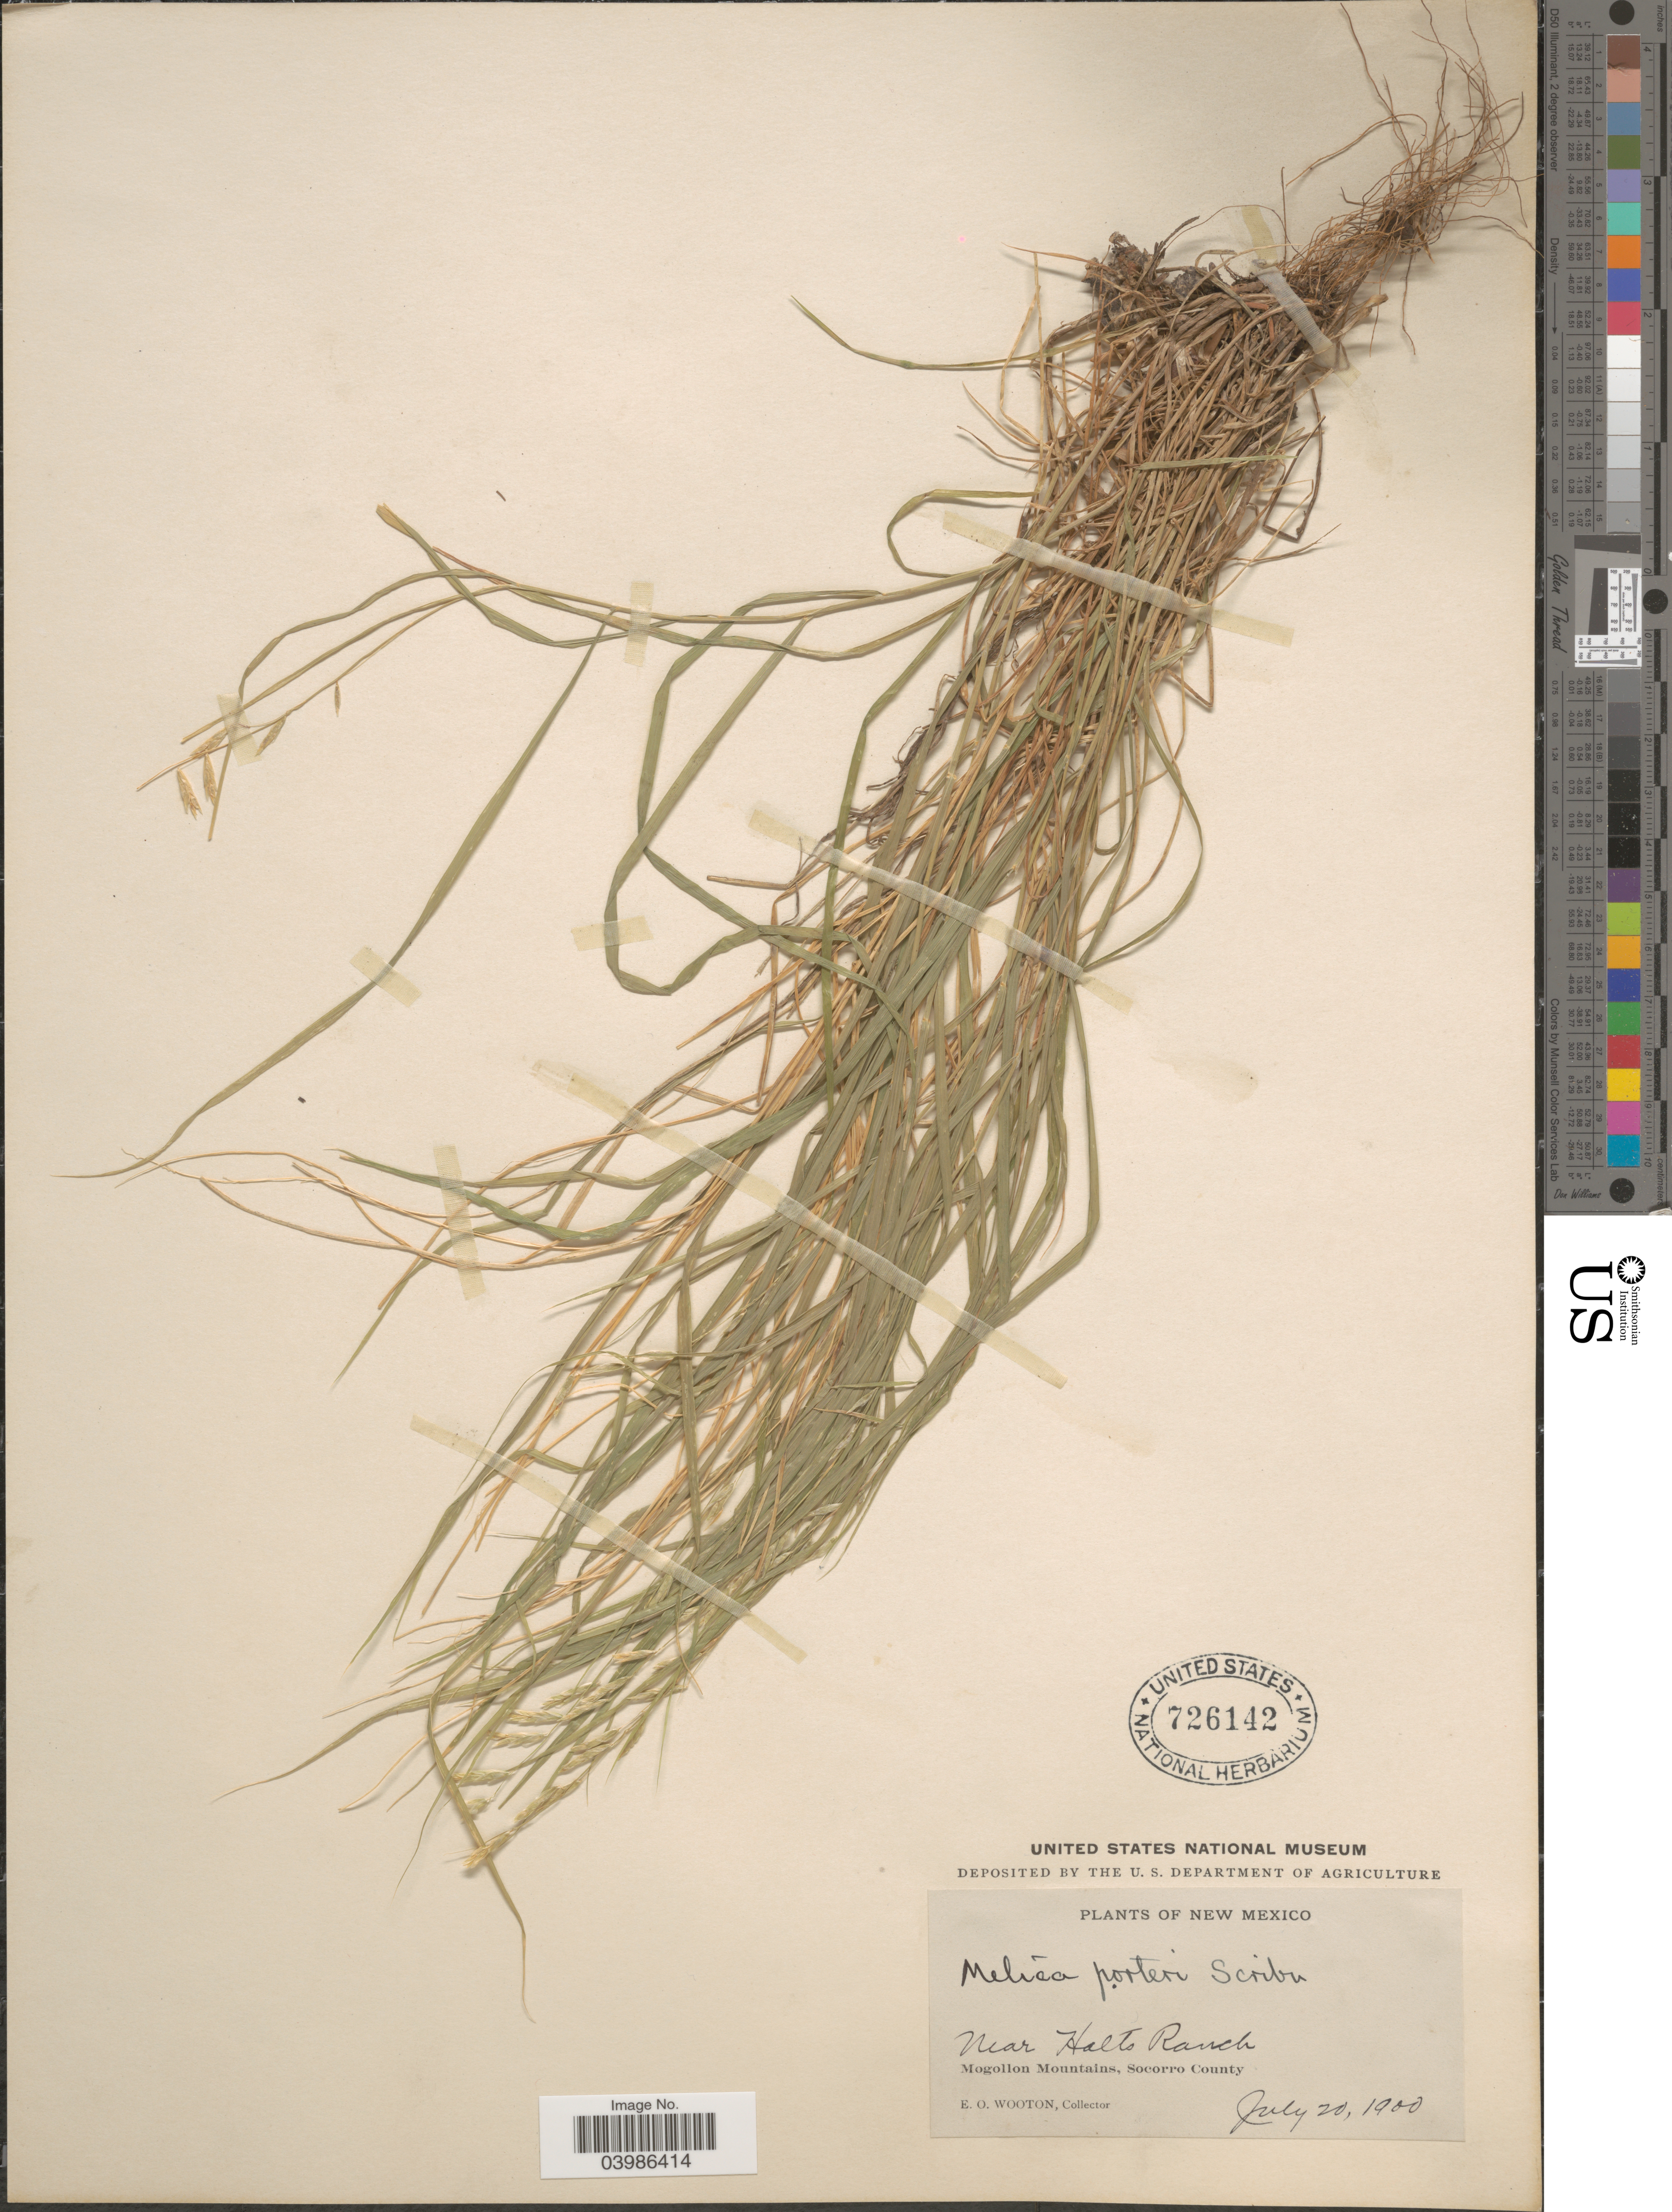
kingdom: Plantae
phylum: Tracheophyta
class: Liliopsida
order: Poales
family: Poaceae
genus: Melica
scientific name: Melica porteri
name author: Scribn.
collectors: E. O. Wooton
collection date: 1900-07-20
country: United States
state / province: New Mexico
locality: Near Holts Ranch, Mogollon Mountains, Socorro County.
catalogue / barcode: US 726142